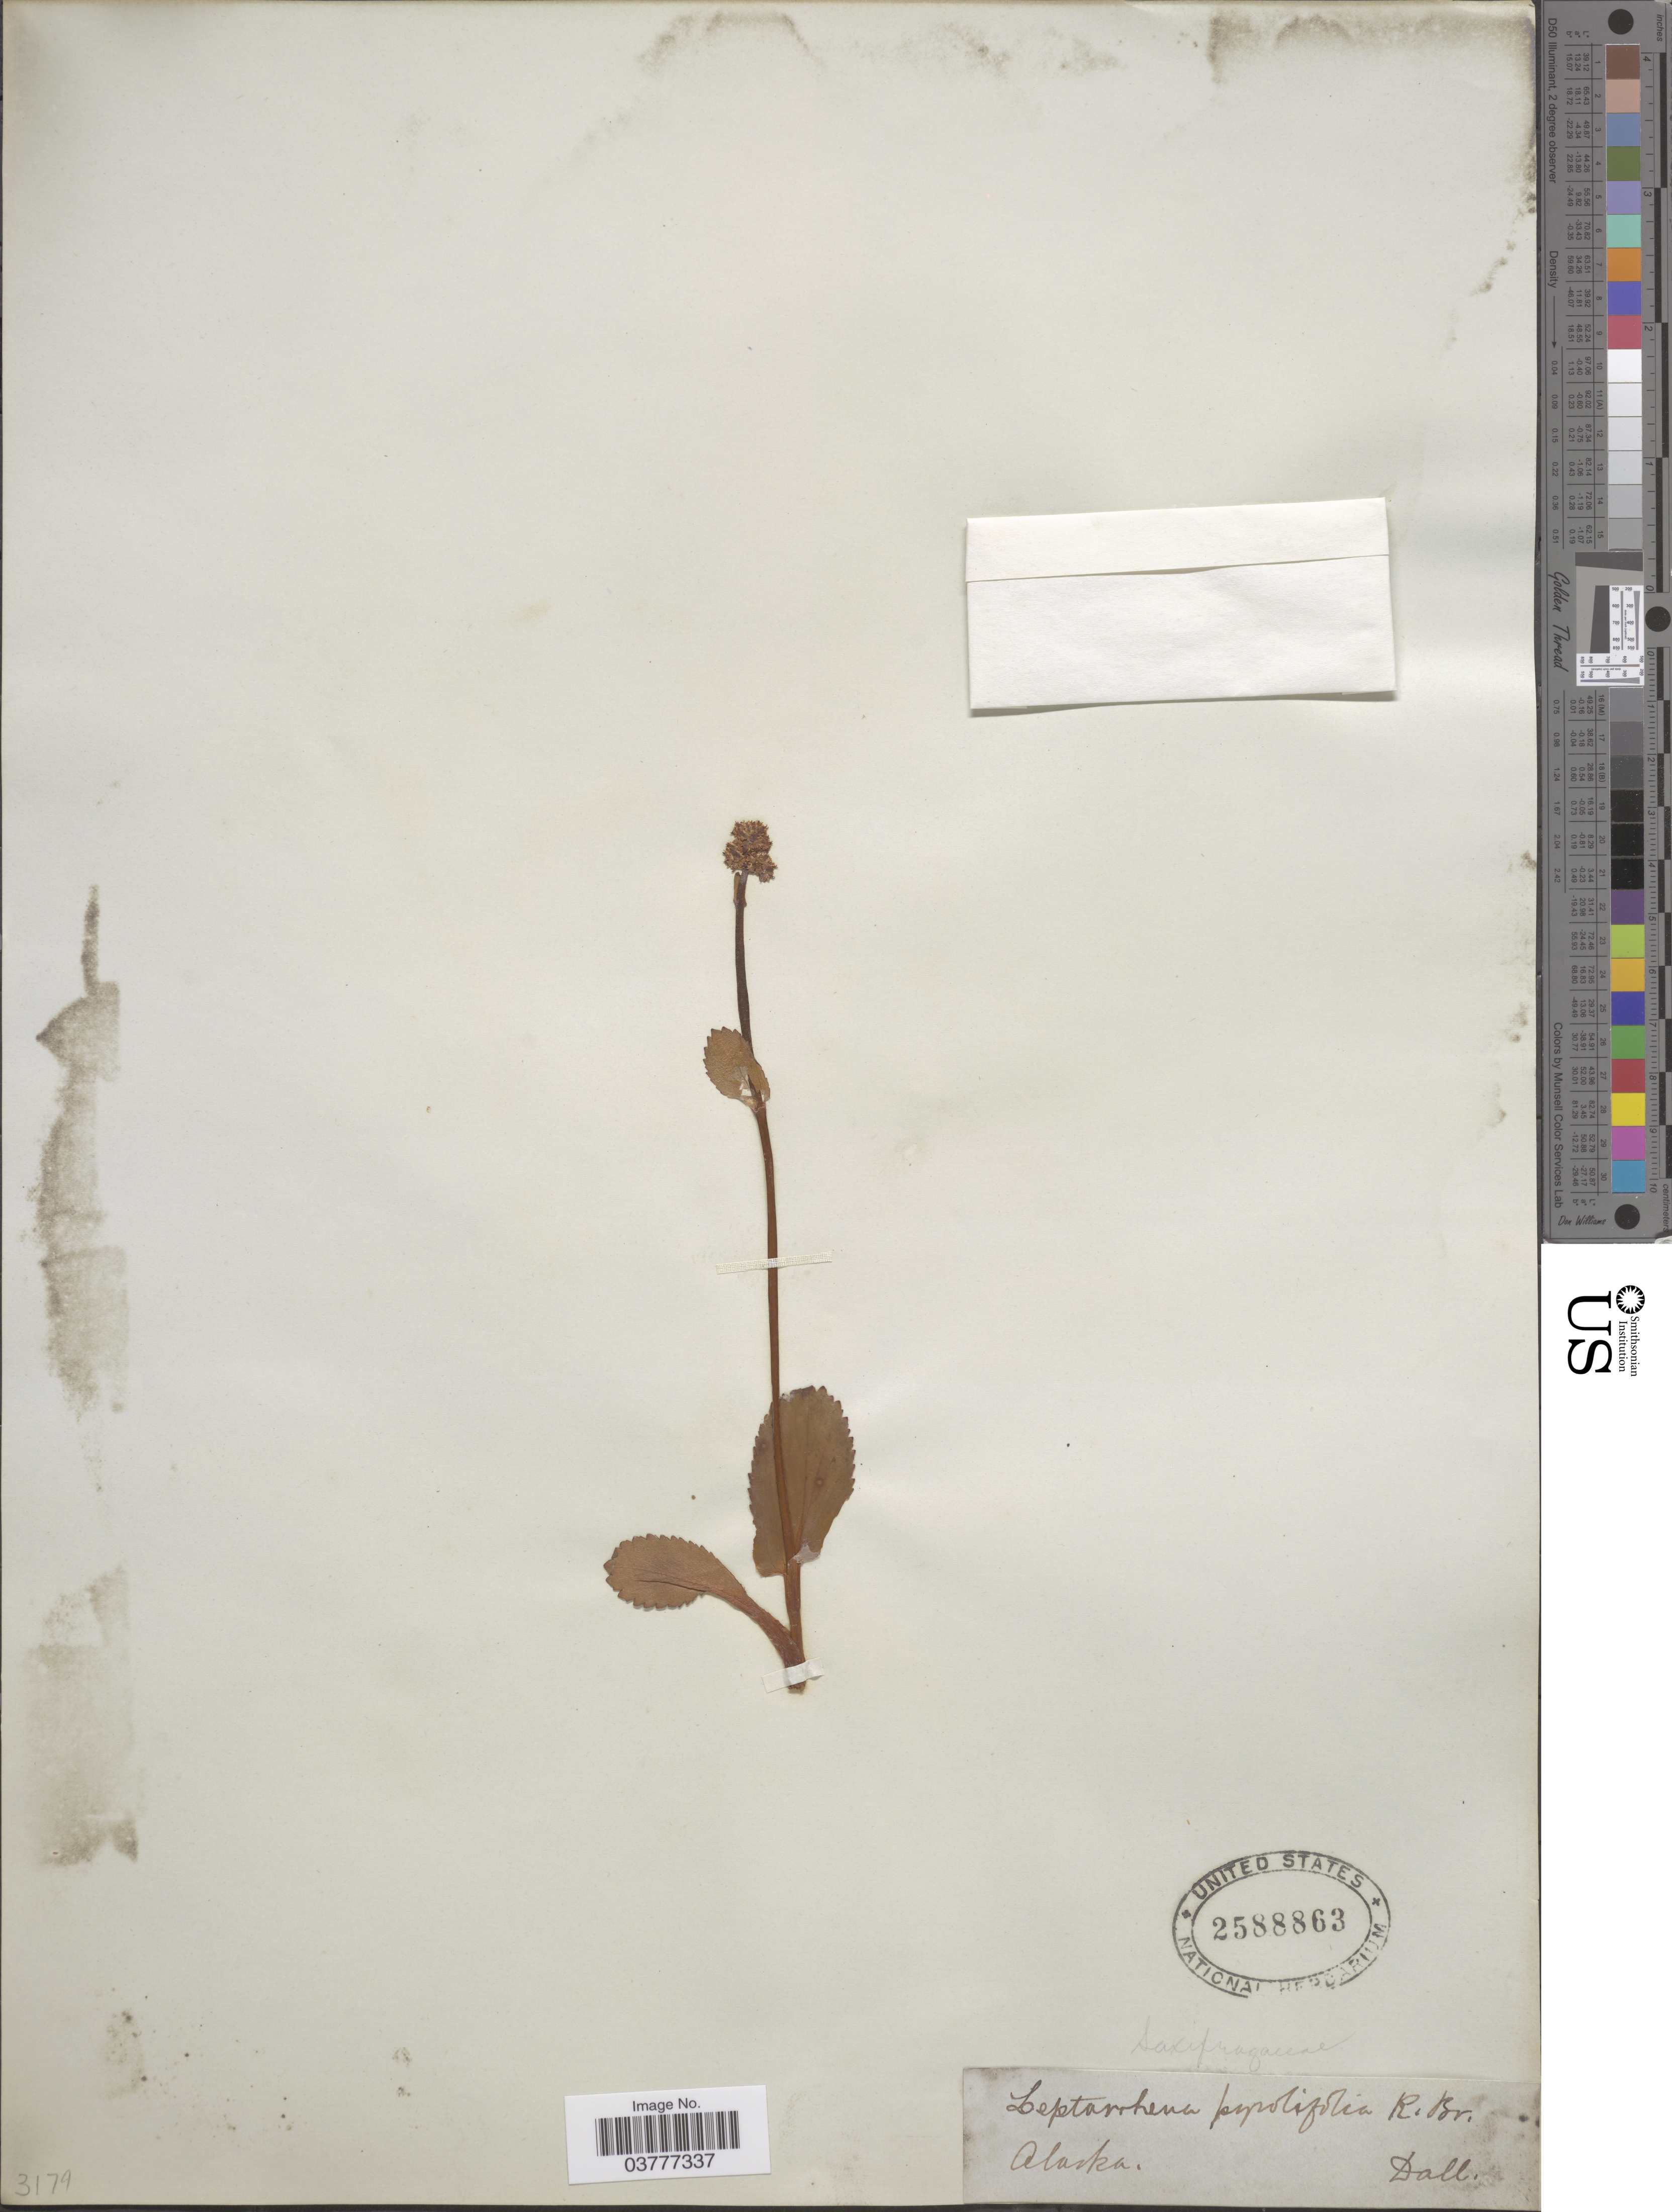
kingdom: Plantae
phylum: Tracheophyta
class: Magnoliopsida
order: Saxifragales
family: Saxifragaceae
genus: Leptarrhena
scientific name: Leptarrhena pyrolifolia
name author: (D. Don) Ser.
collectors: -. Dall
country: United States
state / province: Alaska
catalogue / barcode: US 2588863